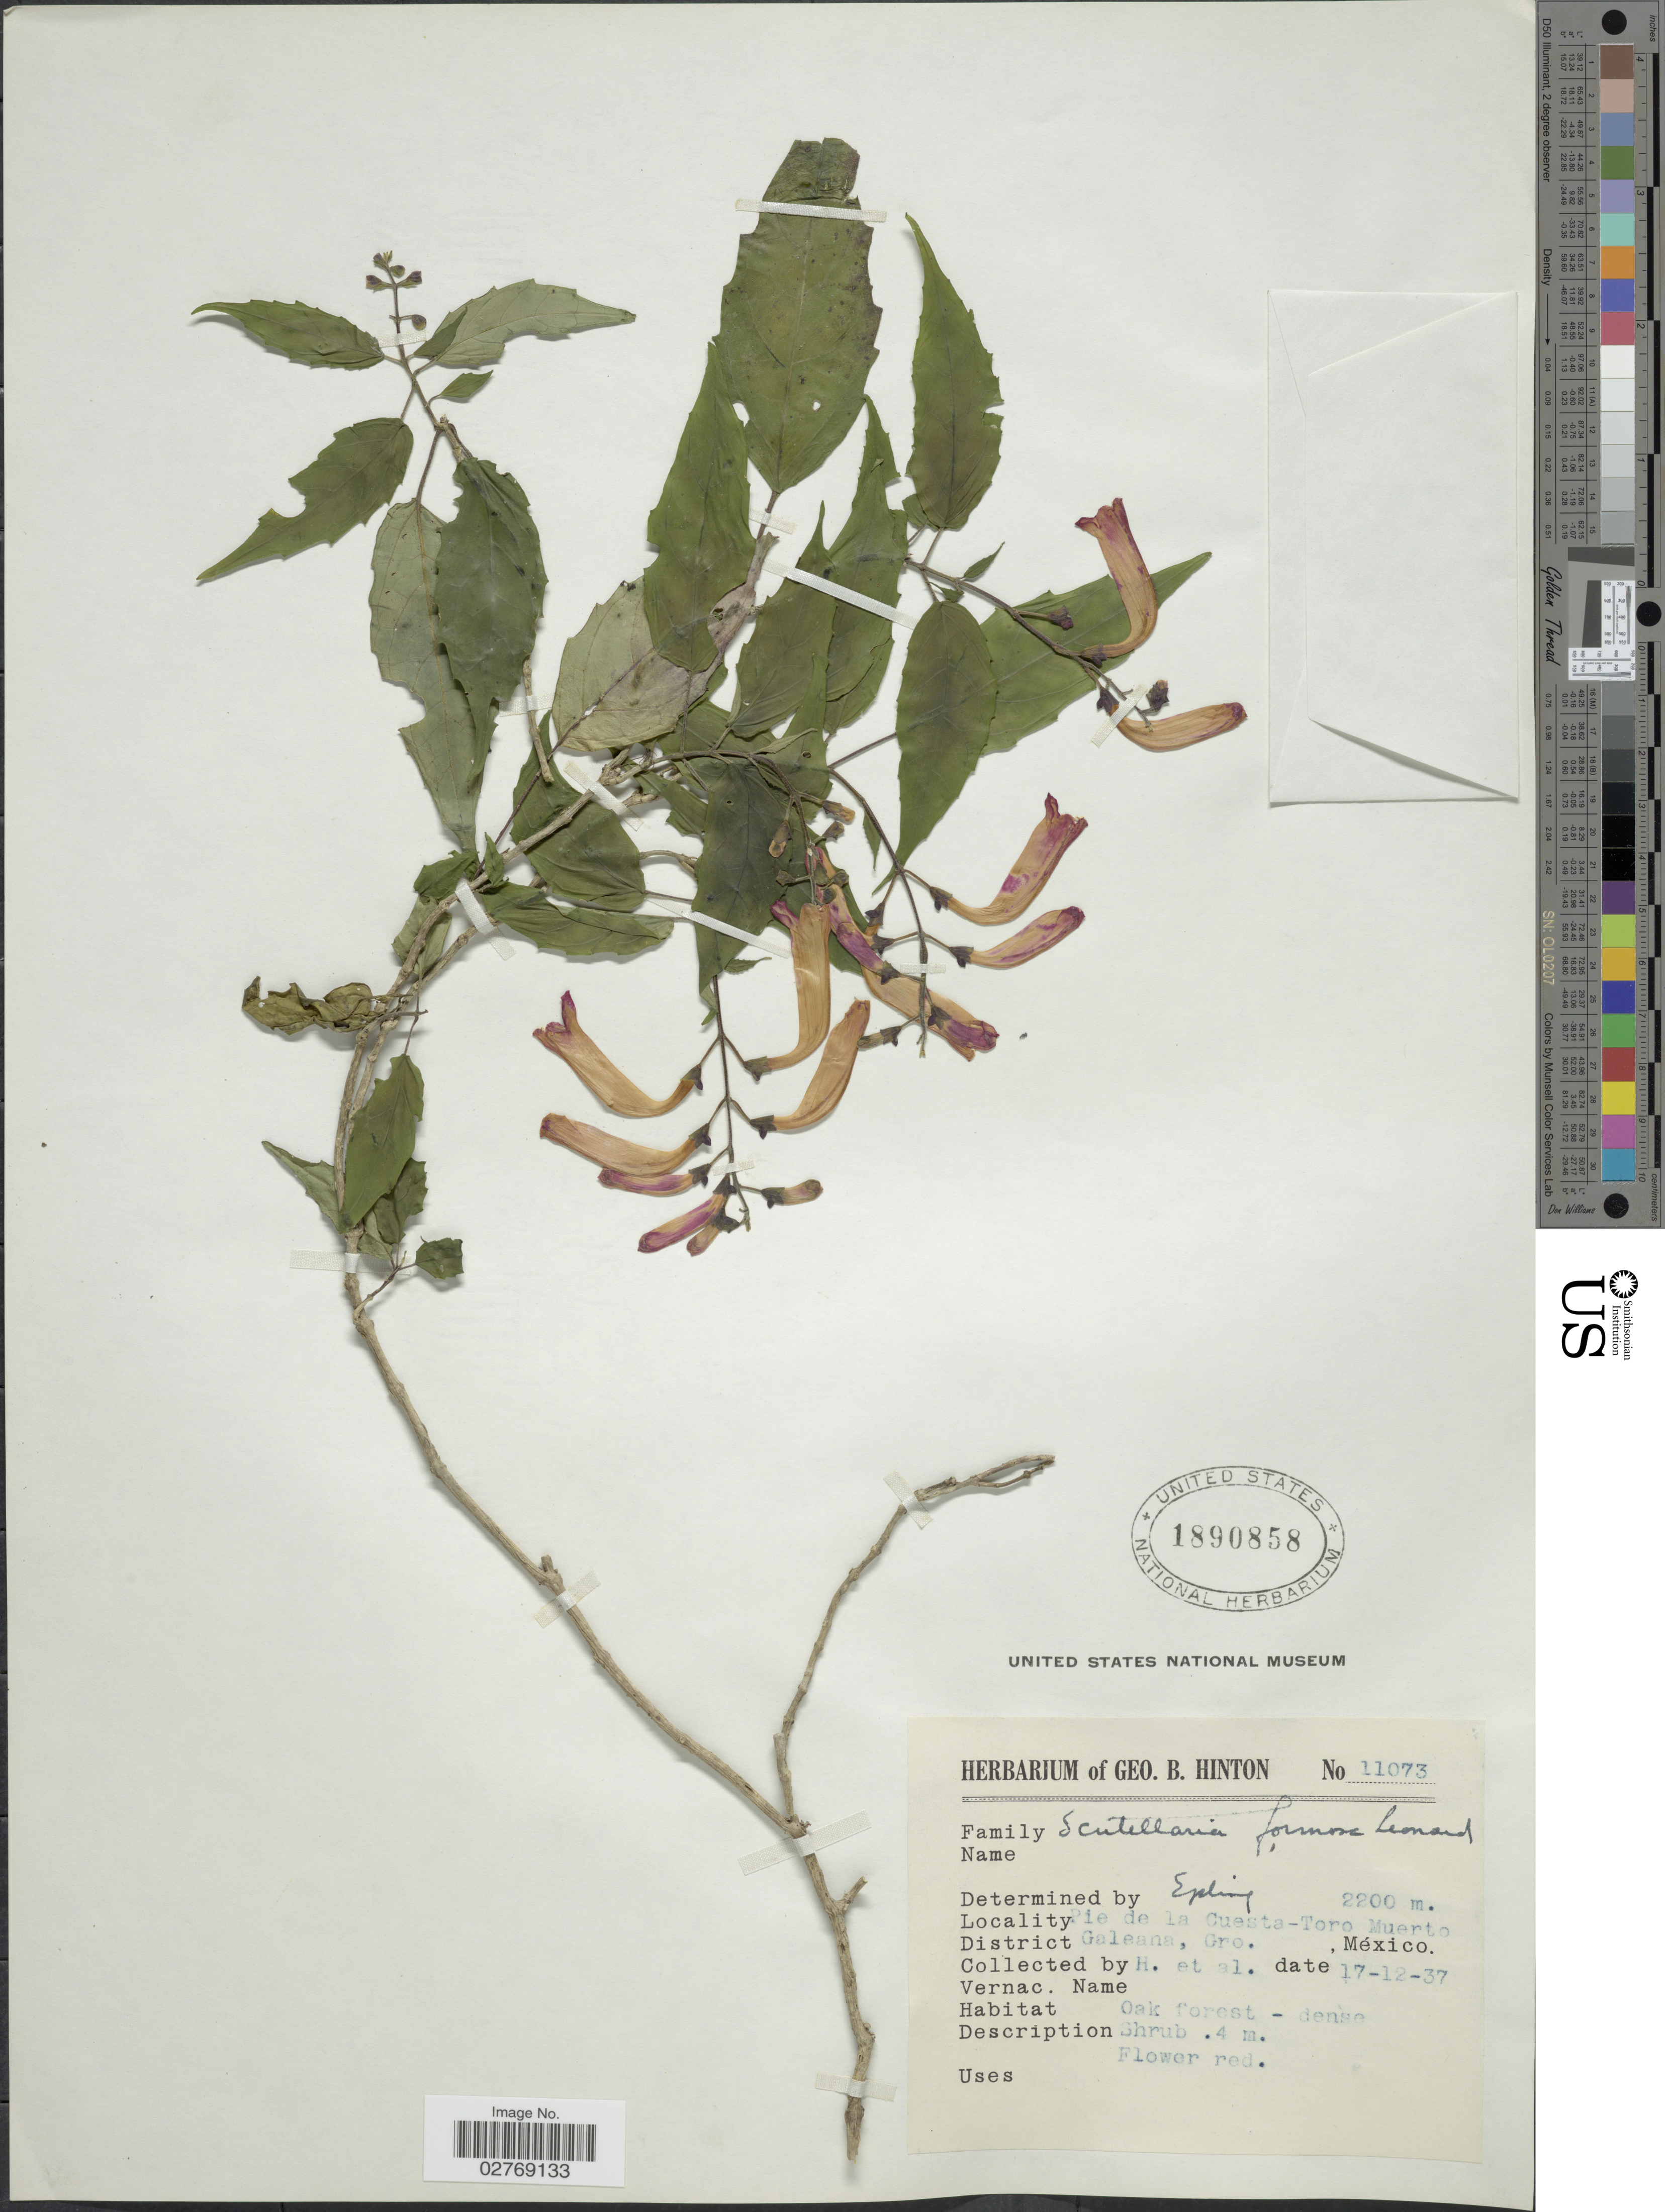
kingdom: Plantae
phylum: Tracheophyta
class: Magnoliopsida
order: Lamiales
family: Lamiaceae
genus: Scutellaria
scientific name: Scutellaria formosa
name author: Leonard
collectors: G. B. Hinton & et al.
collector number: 11073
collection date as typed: Transcribed d/m/y: 17/12/37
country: Mexico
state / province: Guerrero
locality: Pie de la Cuesta-Toro Muerto. District Galeana.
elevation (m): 2200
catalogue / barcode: US 1890858